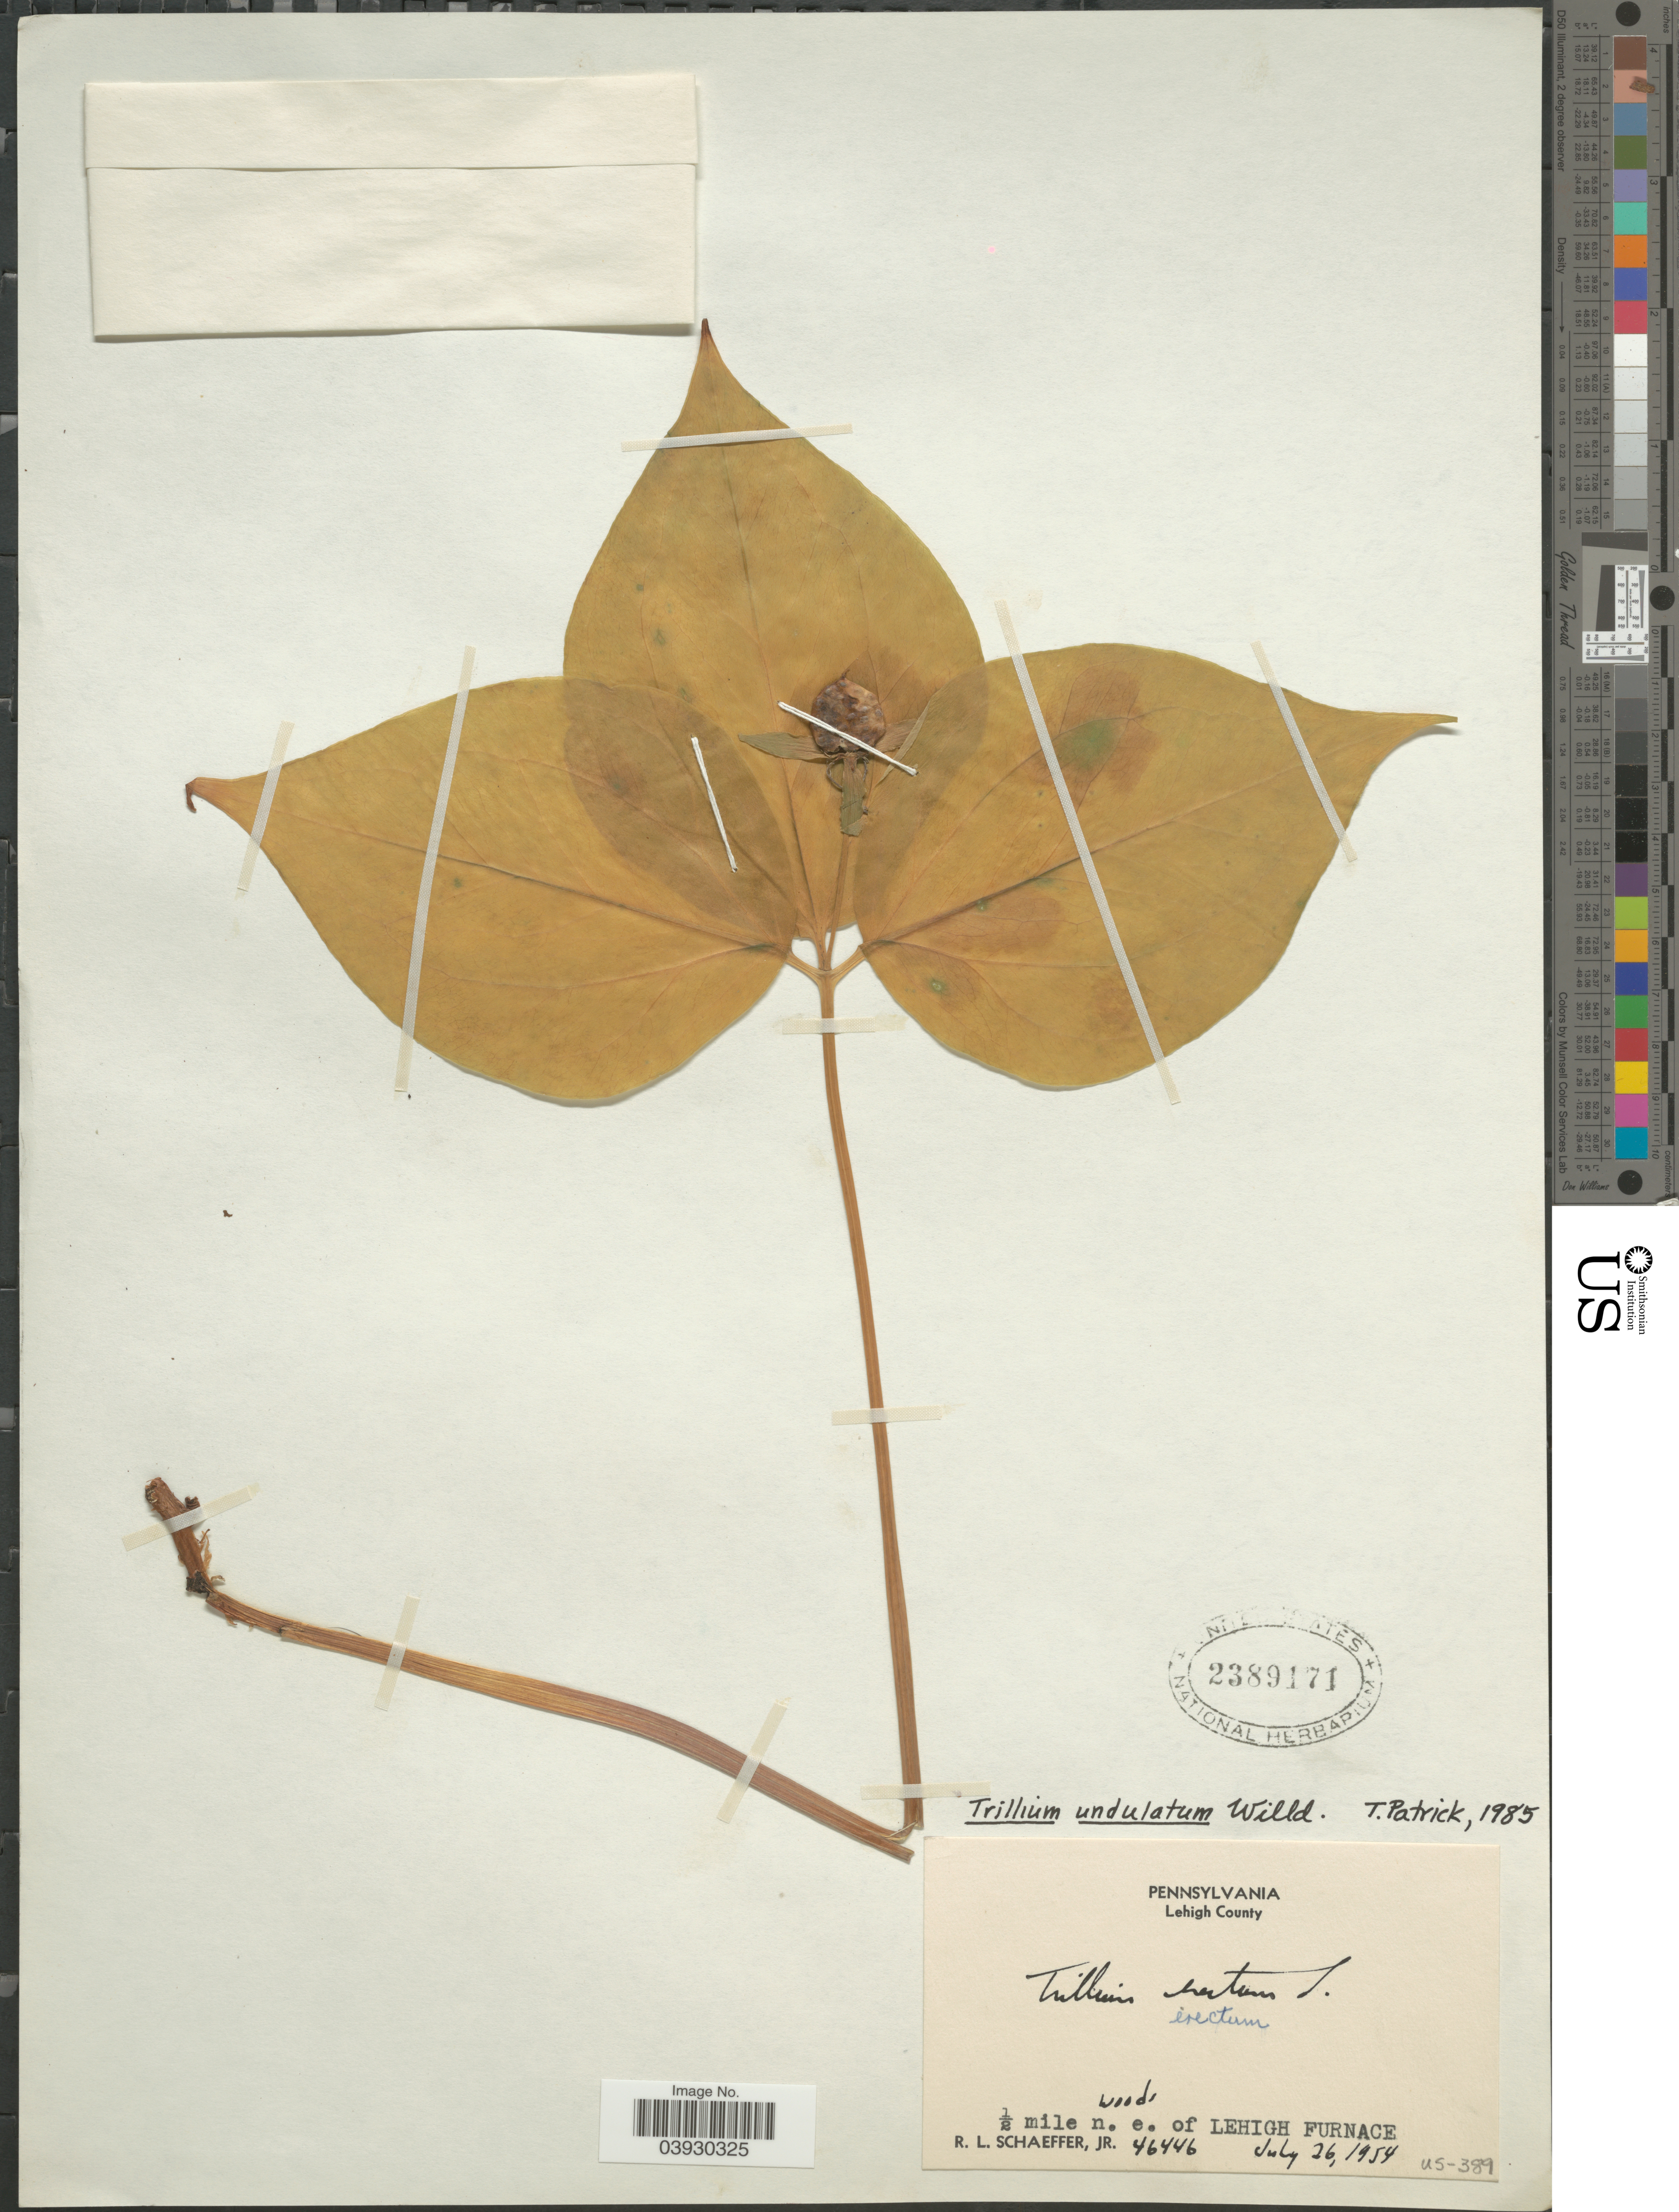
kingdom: Plantae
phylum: Tracheophyta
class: Liliopsida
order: Liliales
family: Melanthiaceae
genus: Trillium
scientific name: Trillium undulatum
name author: Willd.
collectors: R. L. Schaeffer Jr.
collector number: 46446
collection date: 1954-07-26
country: United States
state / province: Pennsylvania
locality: Lehigh County. ½ mile n. e. of Lehigh Furnace.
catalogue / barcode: US 2389171